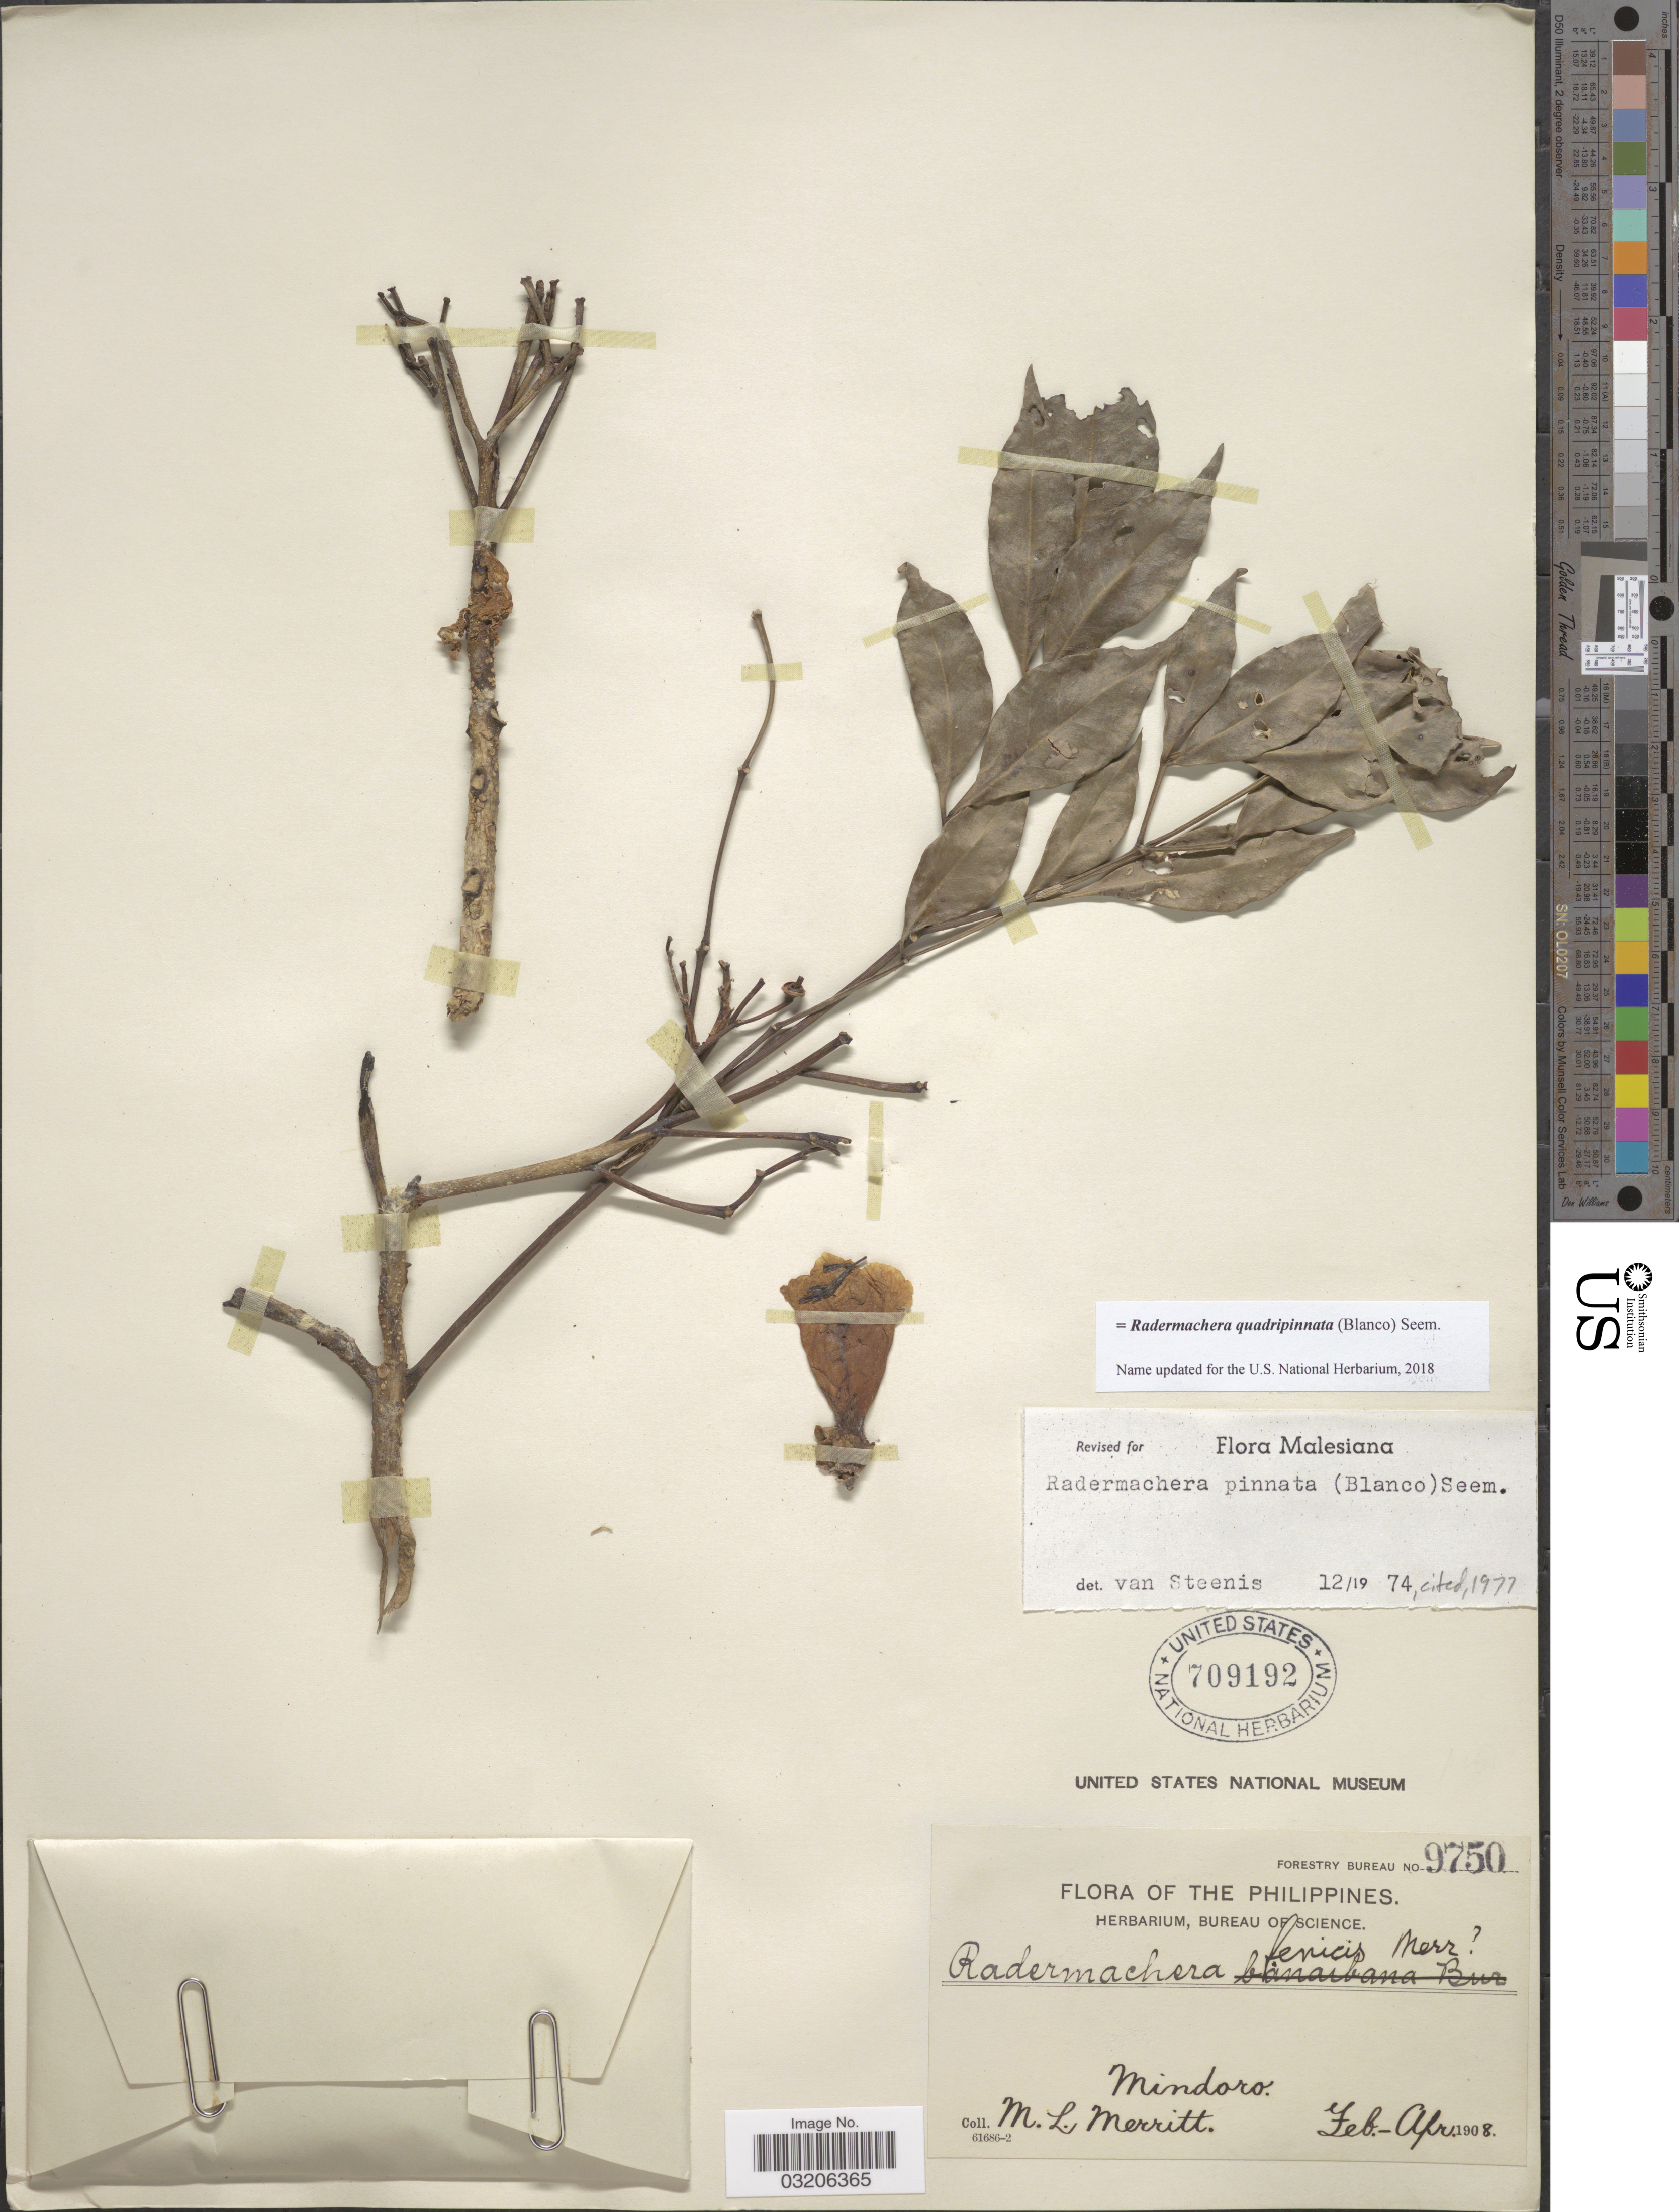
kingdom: Plantae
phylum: Tracheophyta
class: Magnoliopsida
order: Lamiales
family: Bignoniaceae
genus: Radermachera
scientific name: Radermachera quadripinnata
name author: (Blanco) Seem.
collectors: M. L. Merritt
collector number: Forestry Bureau 9750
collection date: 1908-02/1908-04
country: Philippines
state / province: Mimaropa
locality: Mindoro.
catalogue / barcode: US 709192